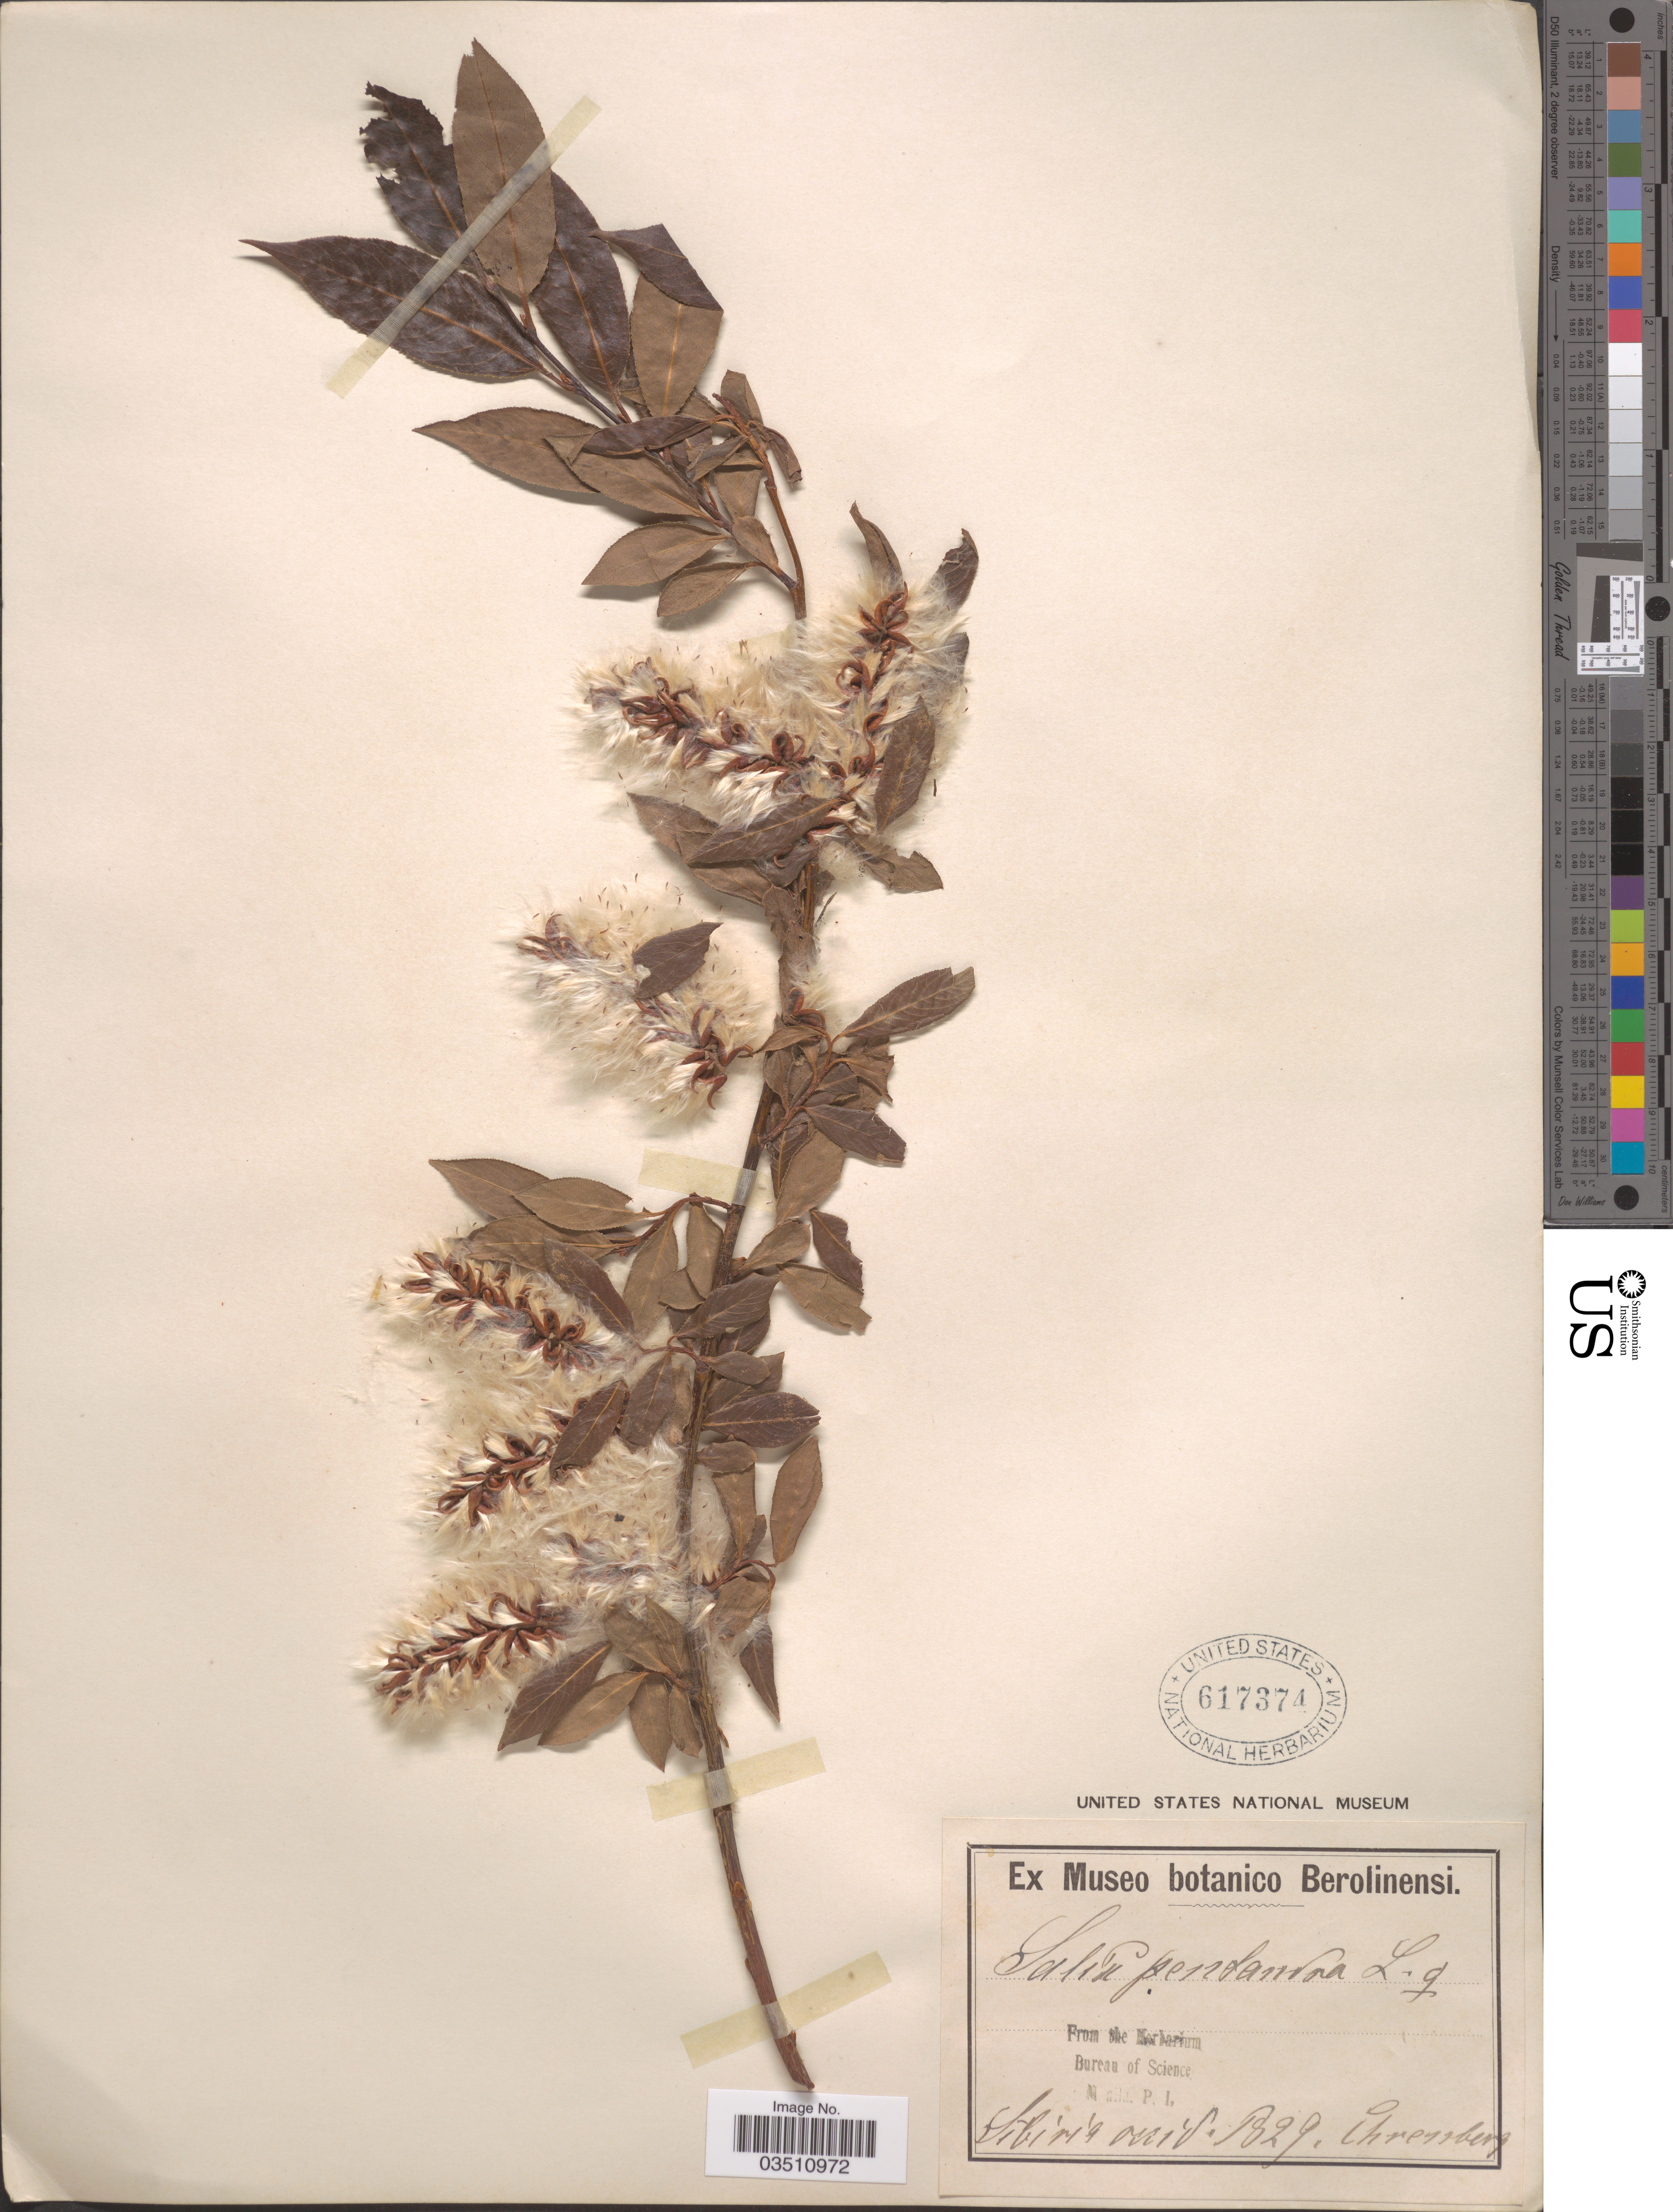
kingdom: Plantae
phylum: Tracheophyta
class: Magnoliopsida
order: Malpighiales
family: Salicaceae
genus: Salix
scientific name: Salix pentandra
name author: L.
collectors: -. Ehrenberg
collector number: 1829?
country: Russian Federation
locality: Sibiria occid.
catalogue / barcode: US 617374